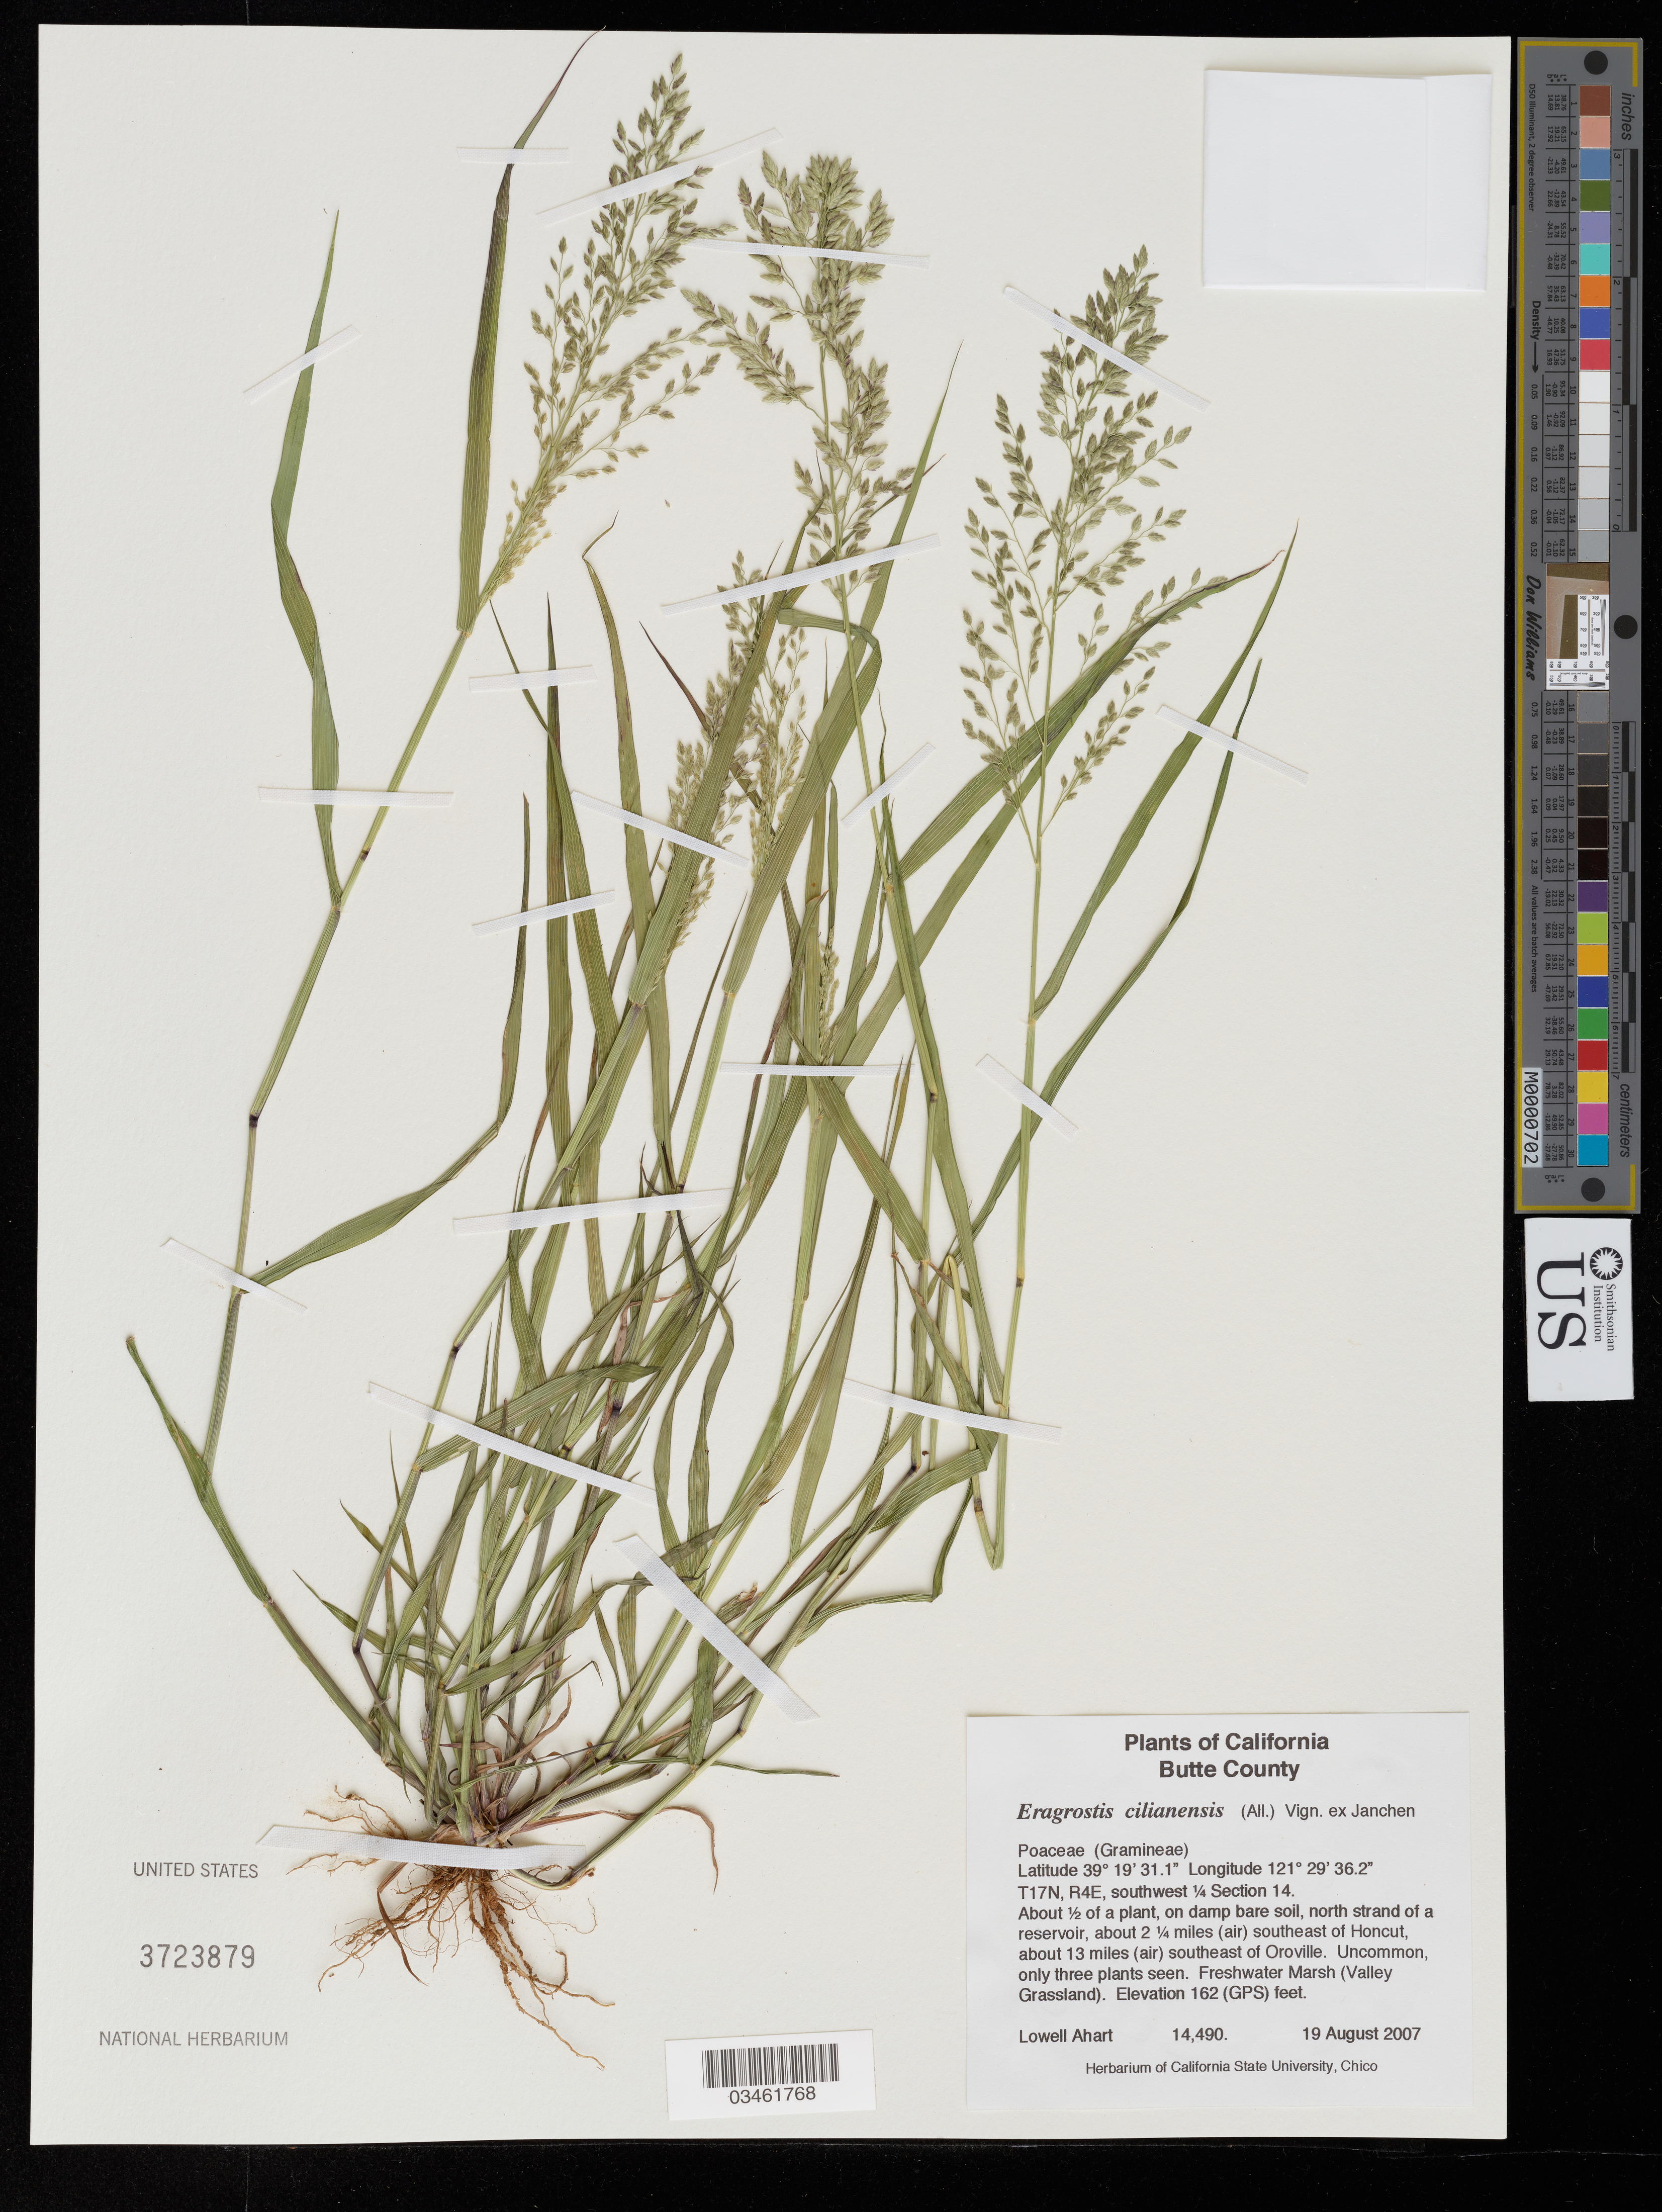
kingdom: Plantae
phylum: Tracheophyta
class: Liliopsida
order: Poales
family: Poaceae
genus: Eragrostis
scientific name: Eragrostis cilianensis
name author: (All.) Vignolo ex Janch.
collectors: L. Ahart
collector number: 14490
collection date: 2007-08-19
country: United States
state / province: California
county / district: Butte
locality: Butte County. T17N, R4E, southwest ¼ Section 14. North strand of a reservoir, about 2¼ miles (air) southeast of Honcut, about 13 miles (air) southeast of Oroville. Freshwater Marsh (Valley Grassland).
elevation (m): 49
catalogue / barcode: US 3723879